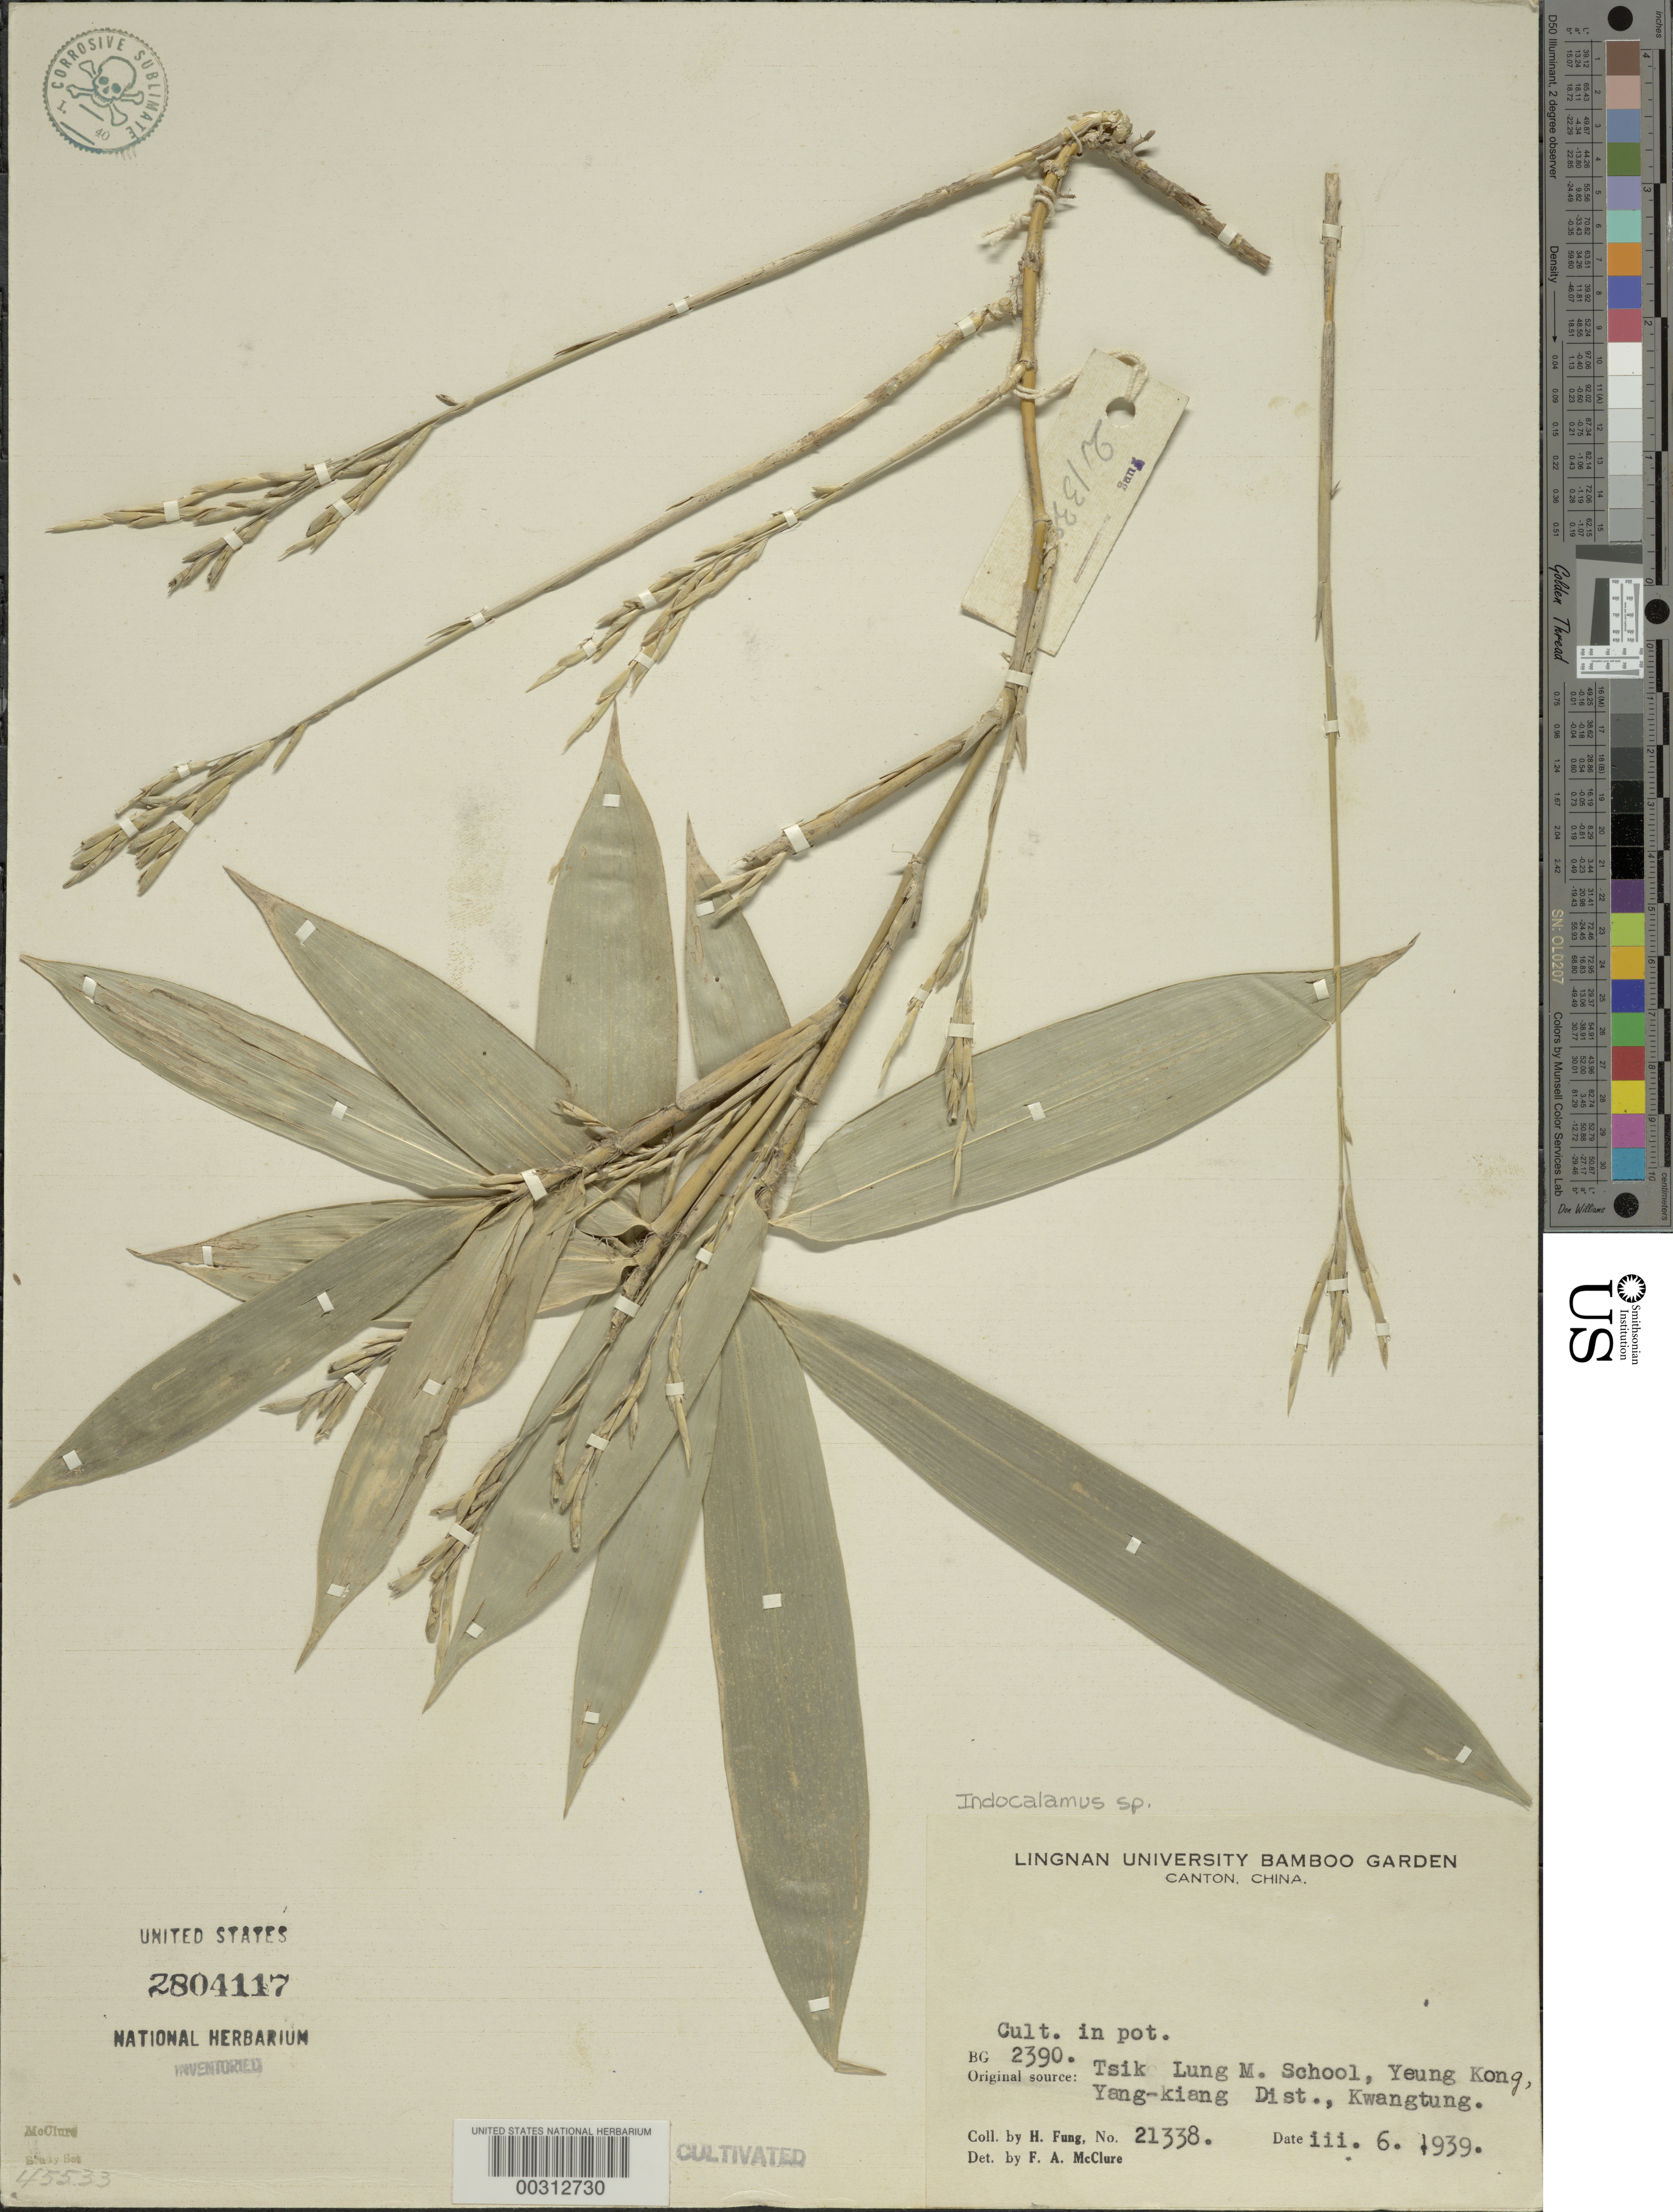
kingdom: Plantae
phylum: Tracheophyta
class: Liliopsida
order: Poales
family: Poaceae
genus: Indocalamus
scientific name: Indocalamus sp.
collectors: H. L. Fung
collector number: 21338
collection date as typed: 06 Mar 1939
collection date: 1939-03-06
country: China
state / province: Guangdong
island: Honam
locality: Lingnan univ. bg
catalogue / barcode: US 2804117